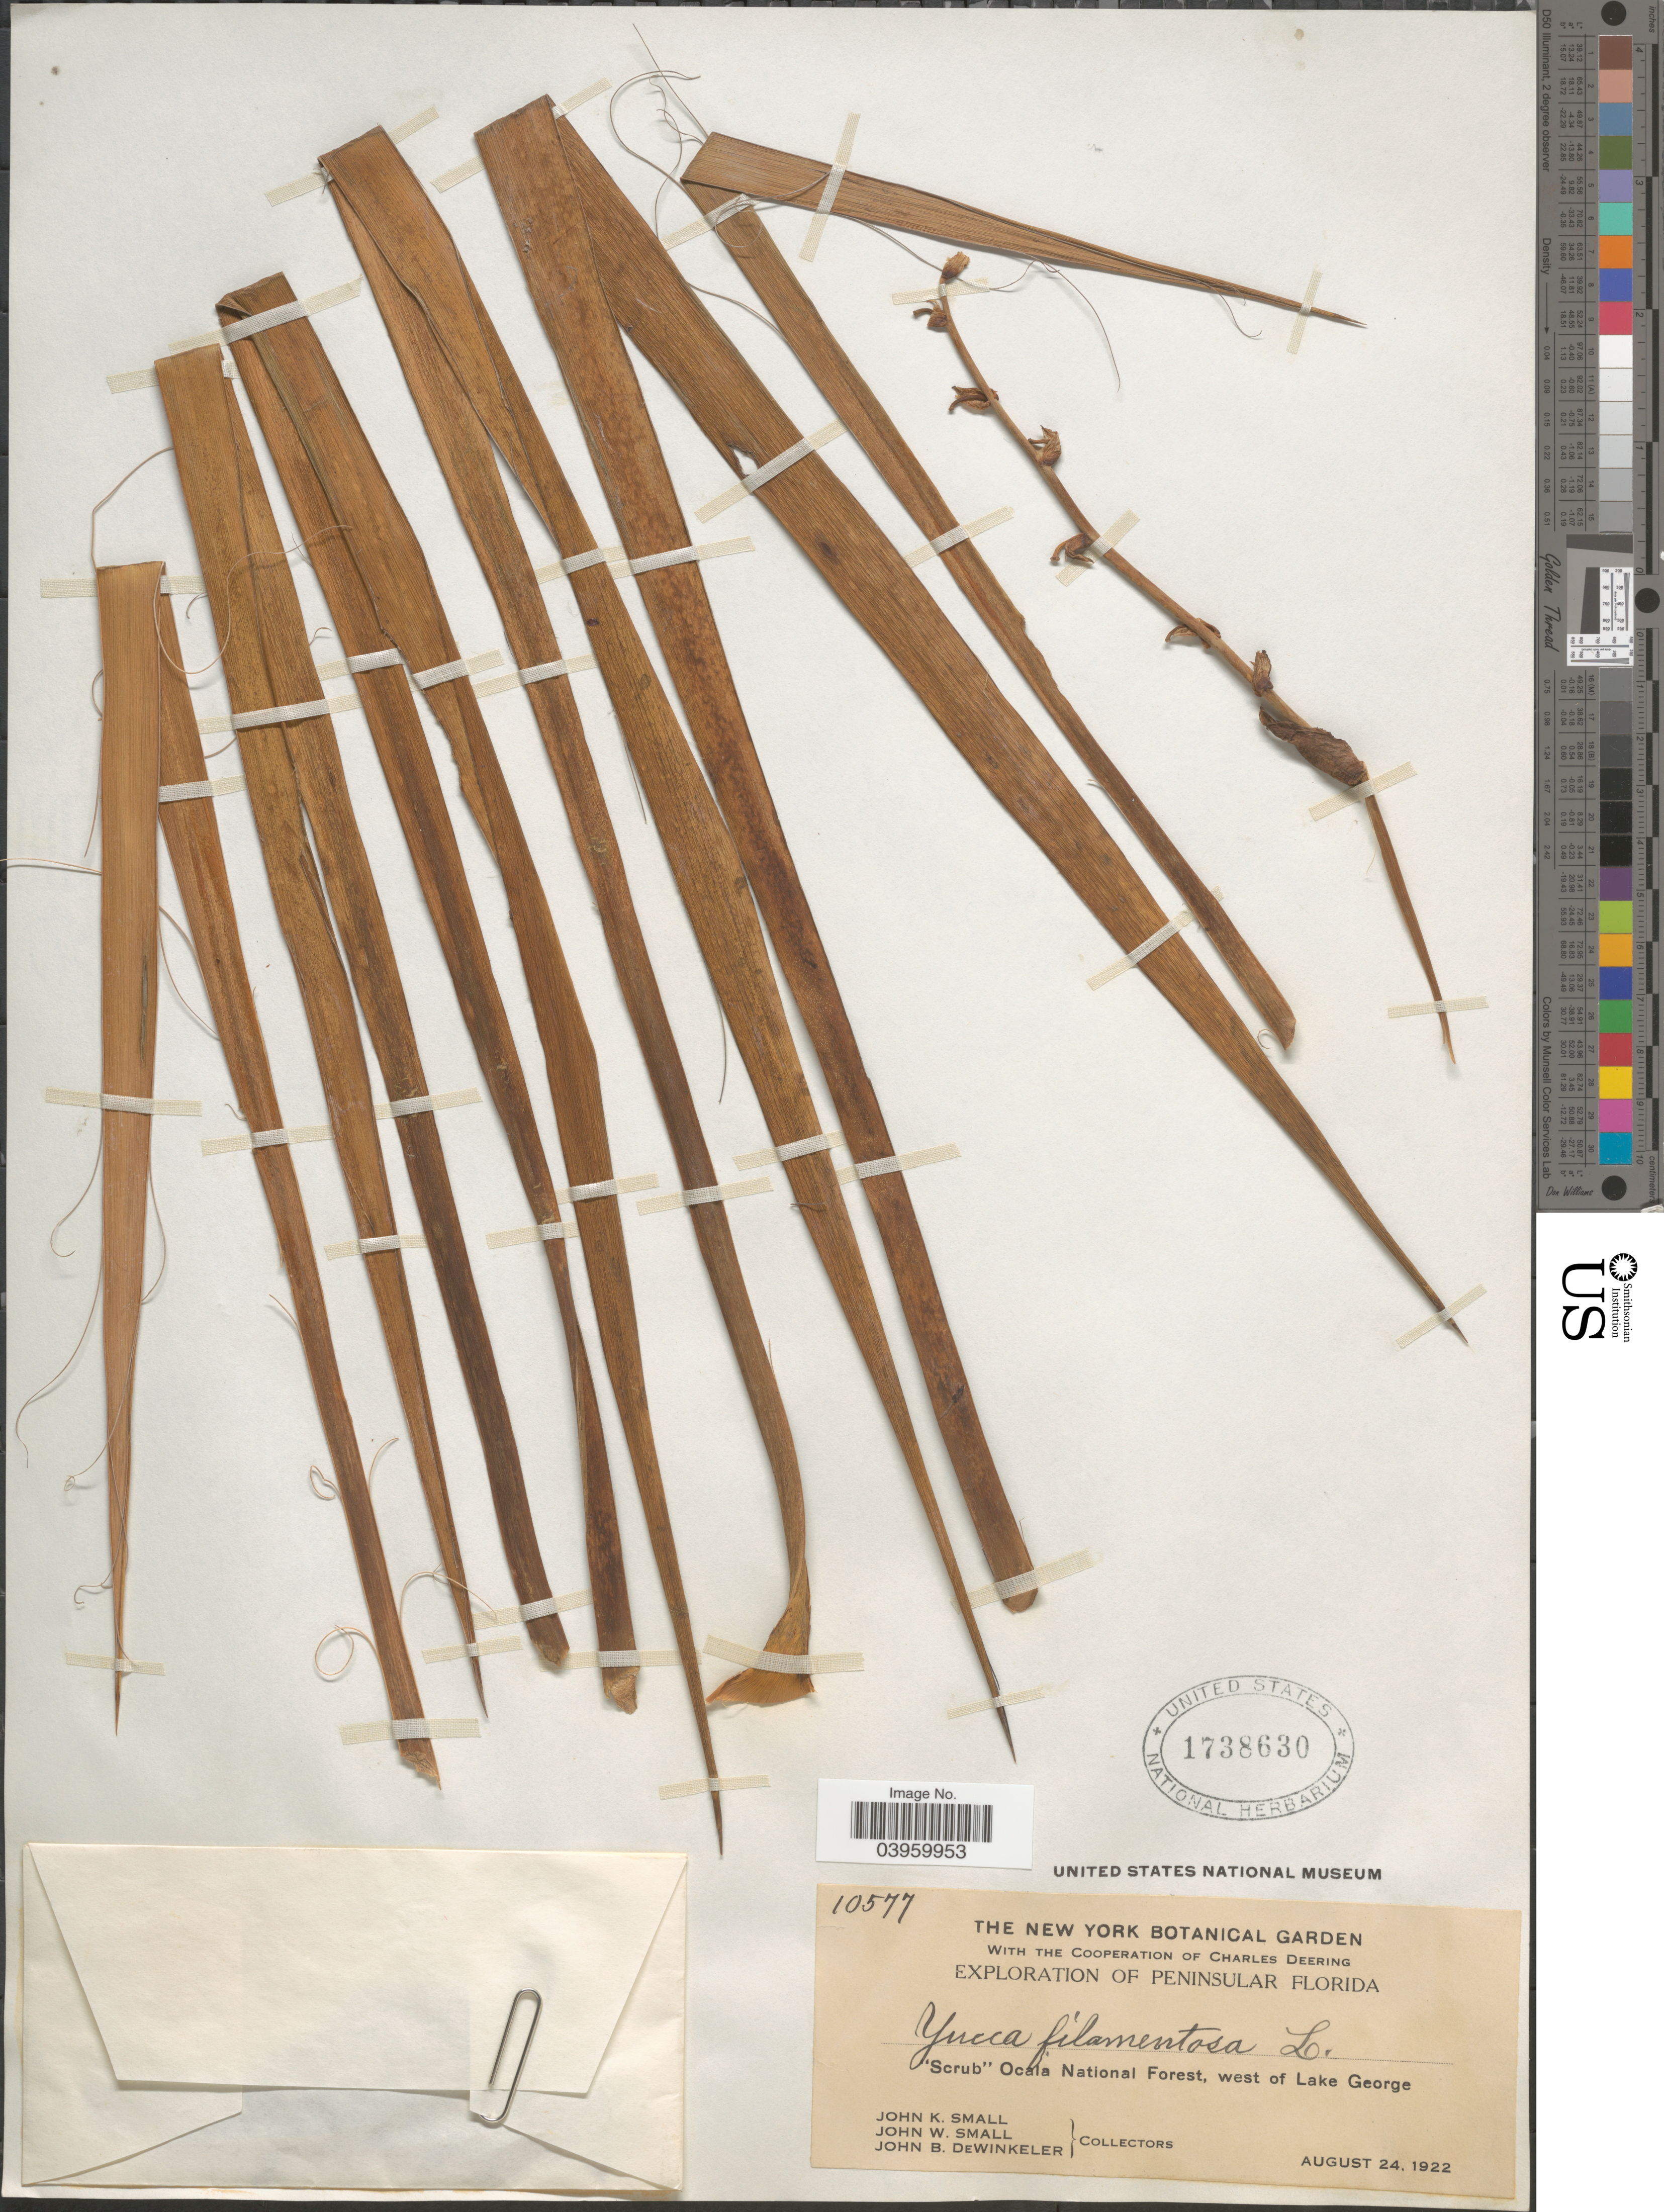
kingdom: Plantae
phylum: Tracheophyta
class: Liliopsida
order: Asparagales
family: Asparagaceae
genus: Yucca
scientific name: Yucca filamentosa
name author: L.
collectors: J. K. Small, J. Small & J. B. Dewinkeler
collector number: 10577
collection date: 1922-08-24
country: United States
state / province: Florida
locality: Peninsular Florida. "Scrub"Ocala National Forest, west of Lake George.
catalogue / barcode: US 1738630